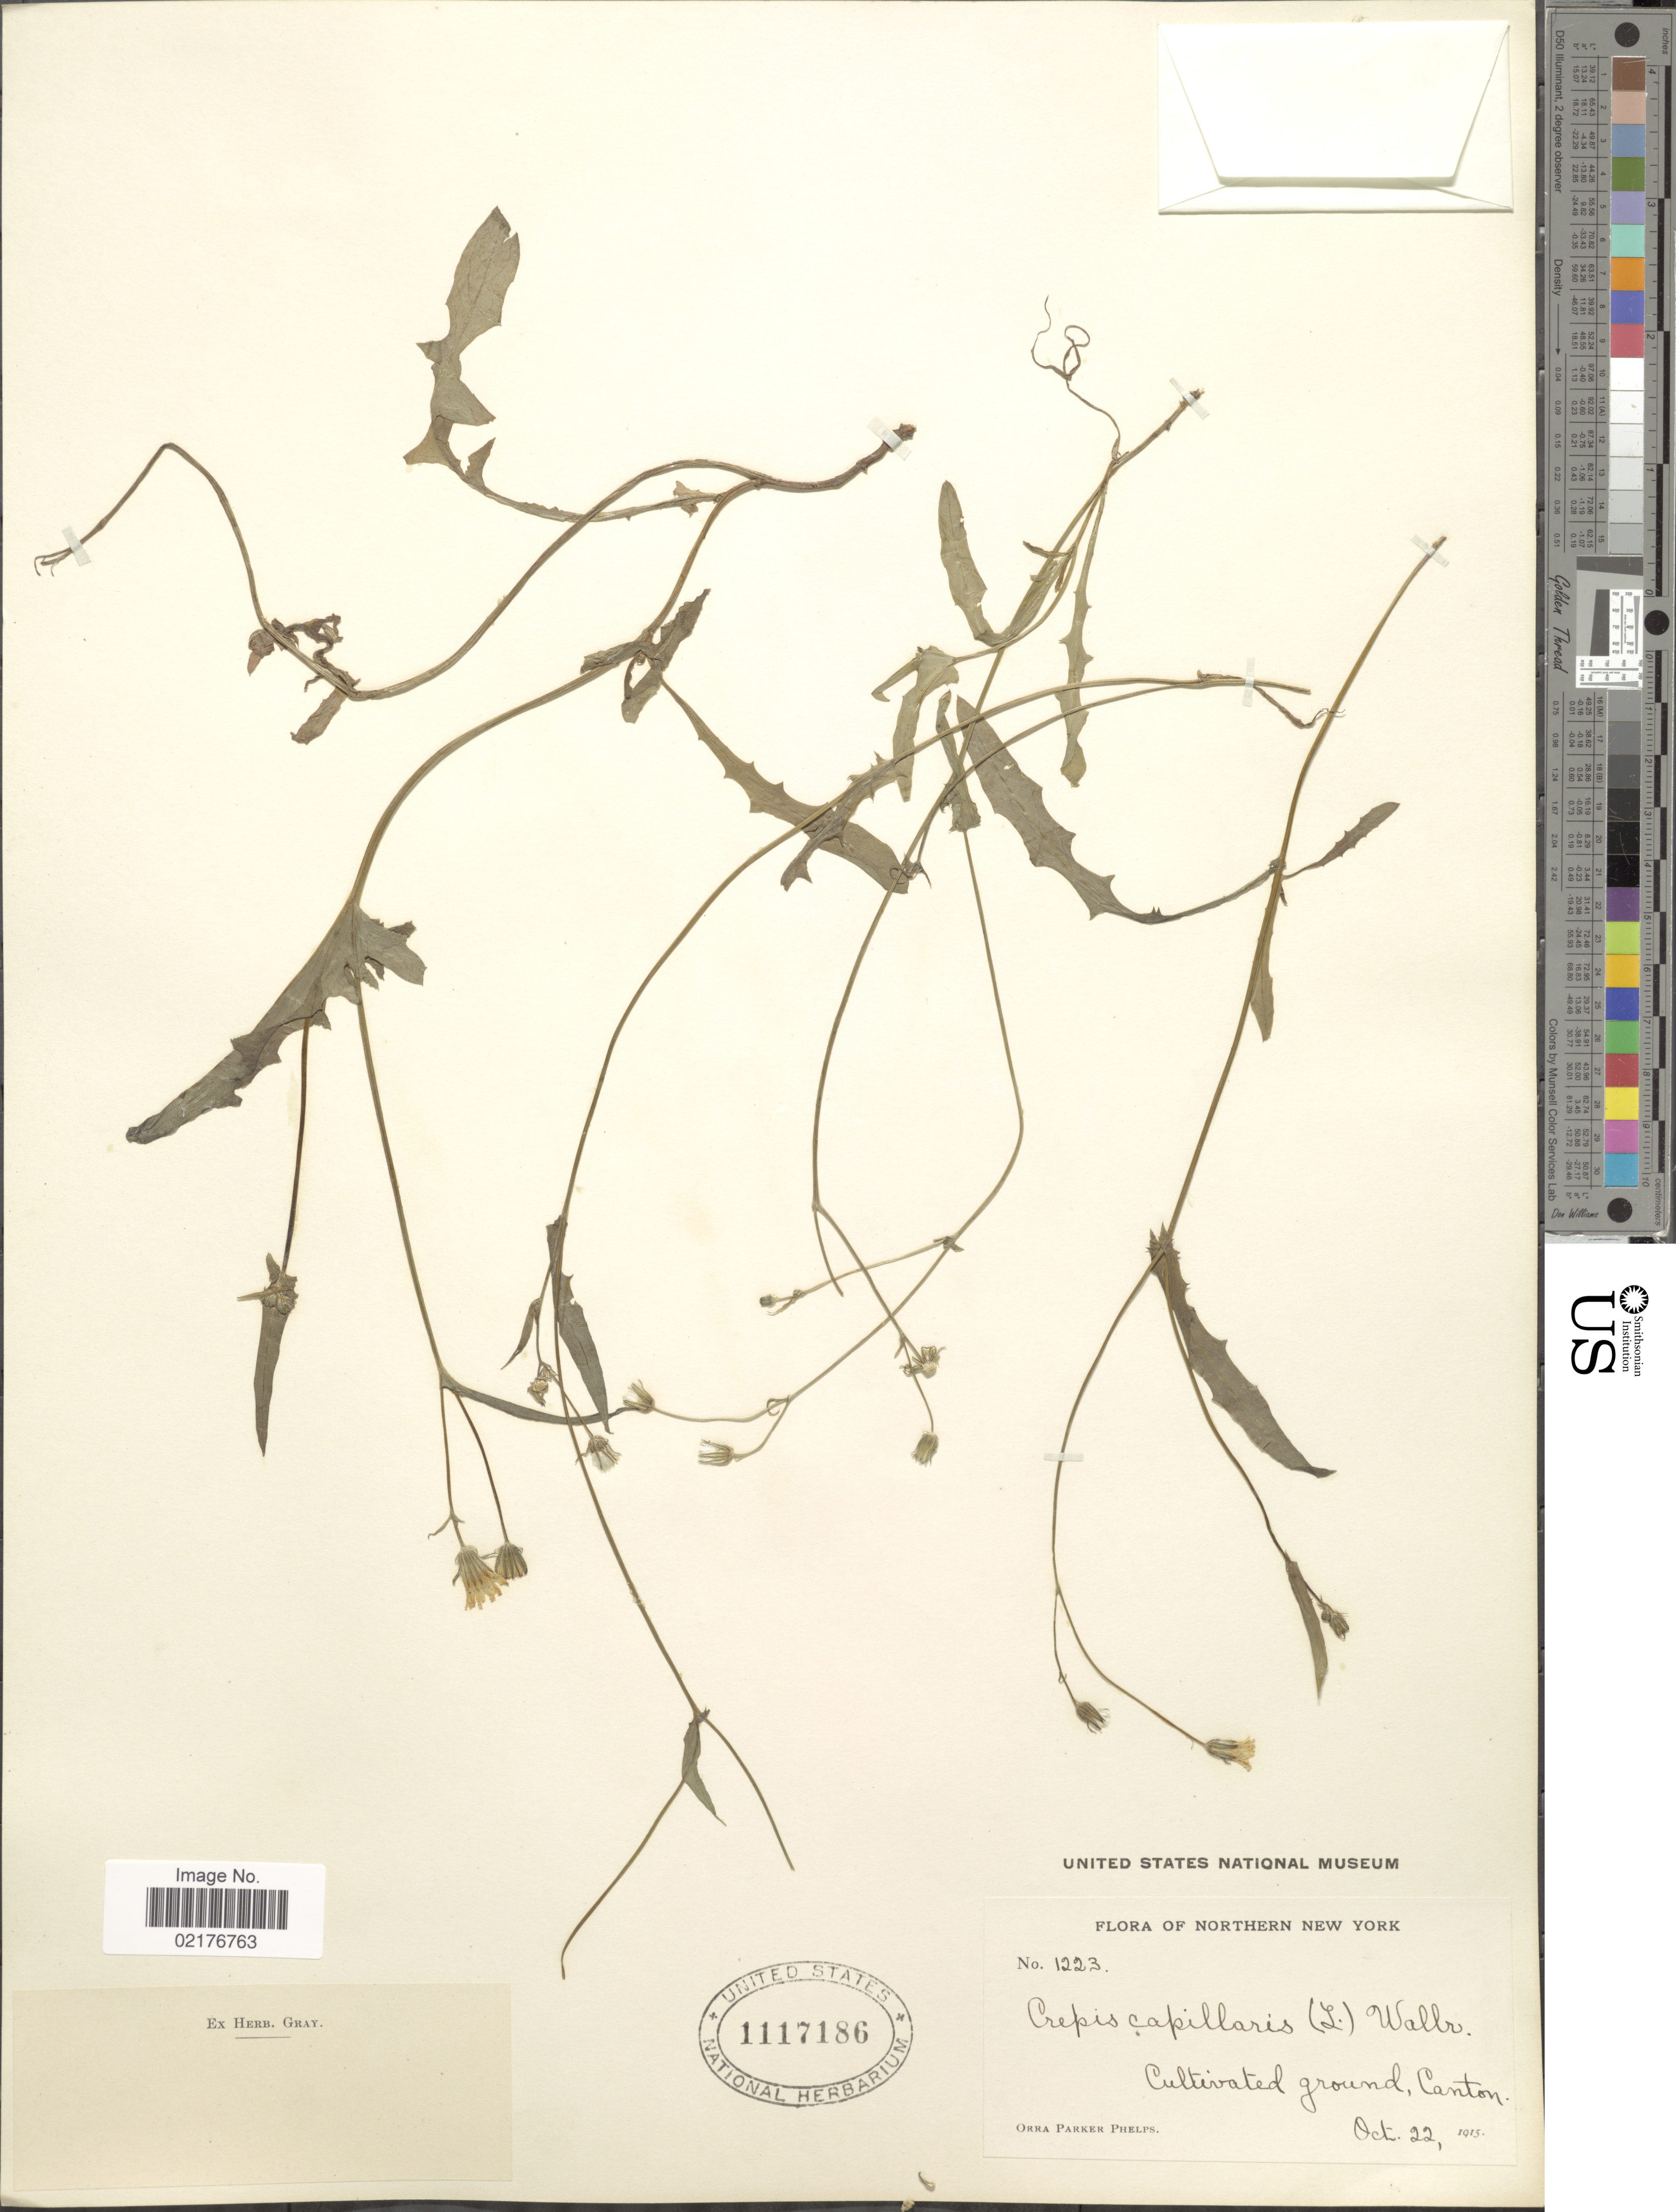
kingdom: Plantae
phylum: Tracheophyta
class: Magnoliopsida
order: Asterales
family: Asteraceae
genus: Crepis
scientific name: Crepis capillaris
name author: (L.) Wallr.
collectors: O. P. Phelps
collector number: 1223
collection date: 1915-10-22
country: United States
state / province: New York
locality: Northern New York, Cultivated ground, Canton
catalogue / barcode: US 1117186